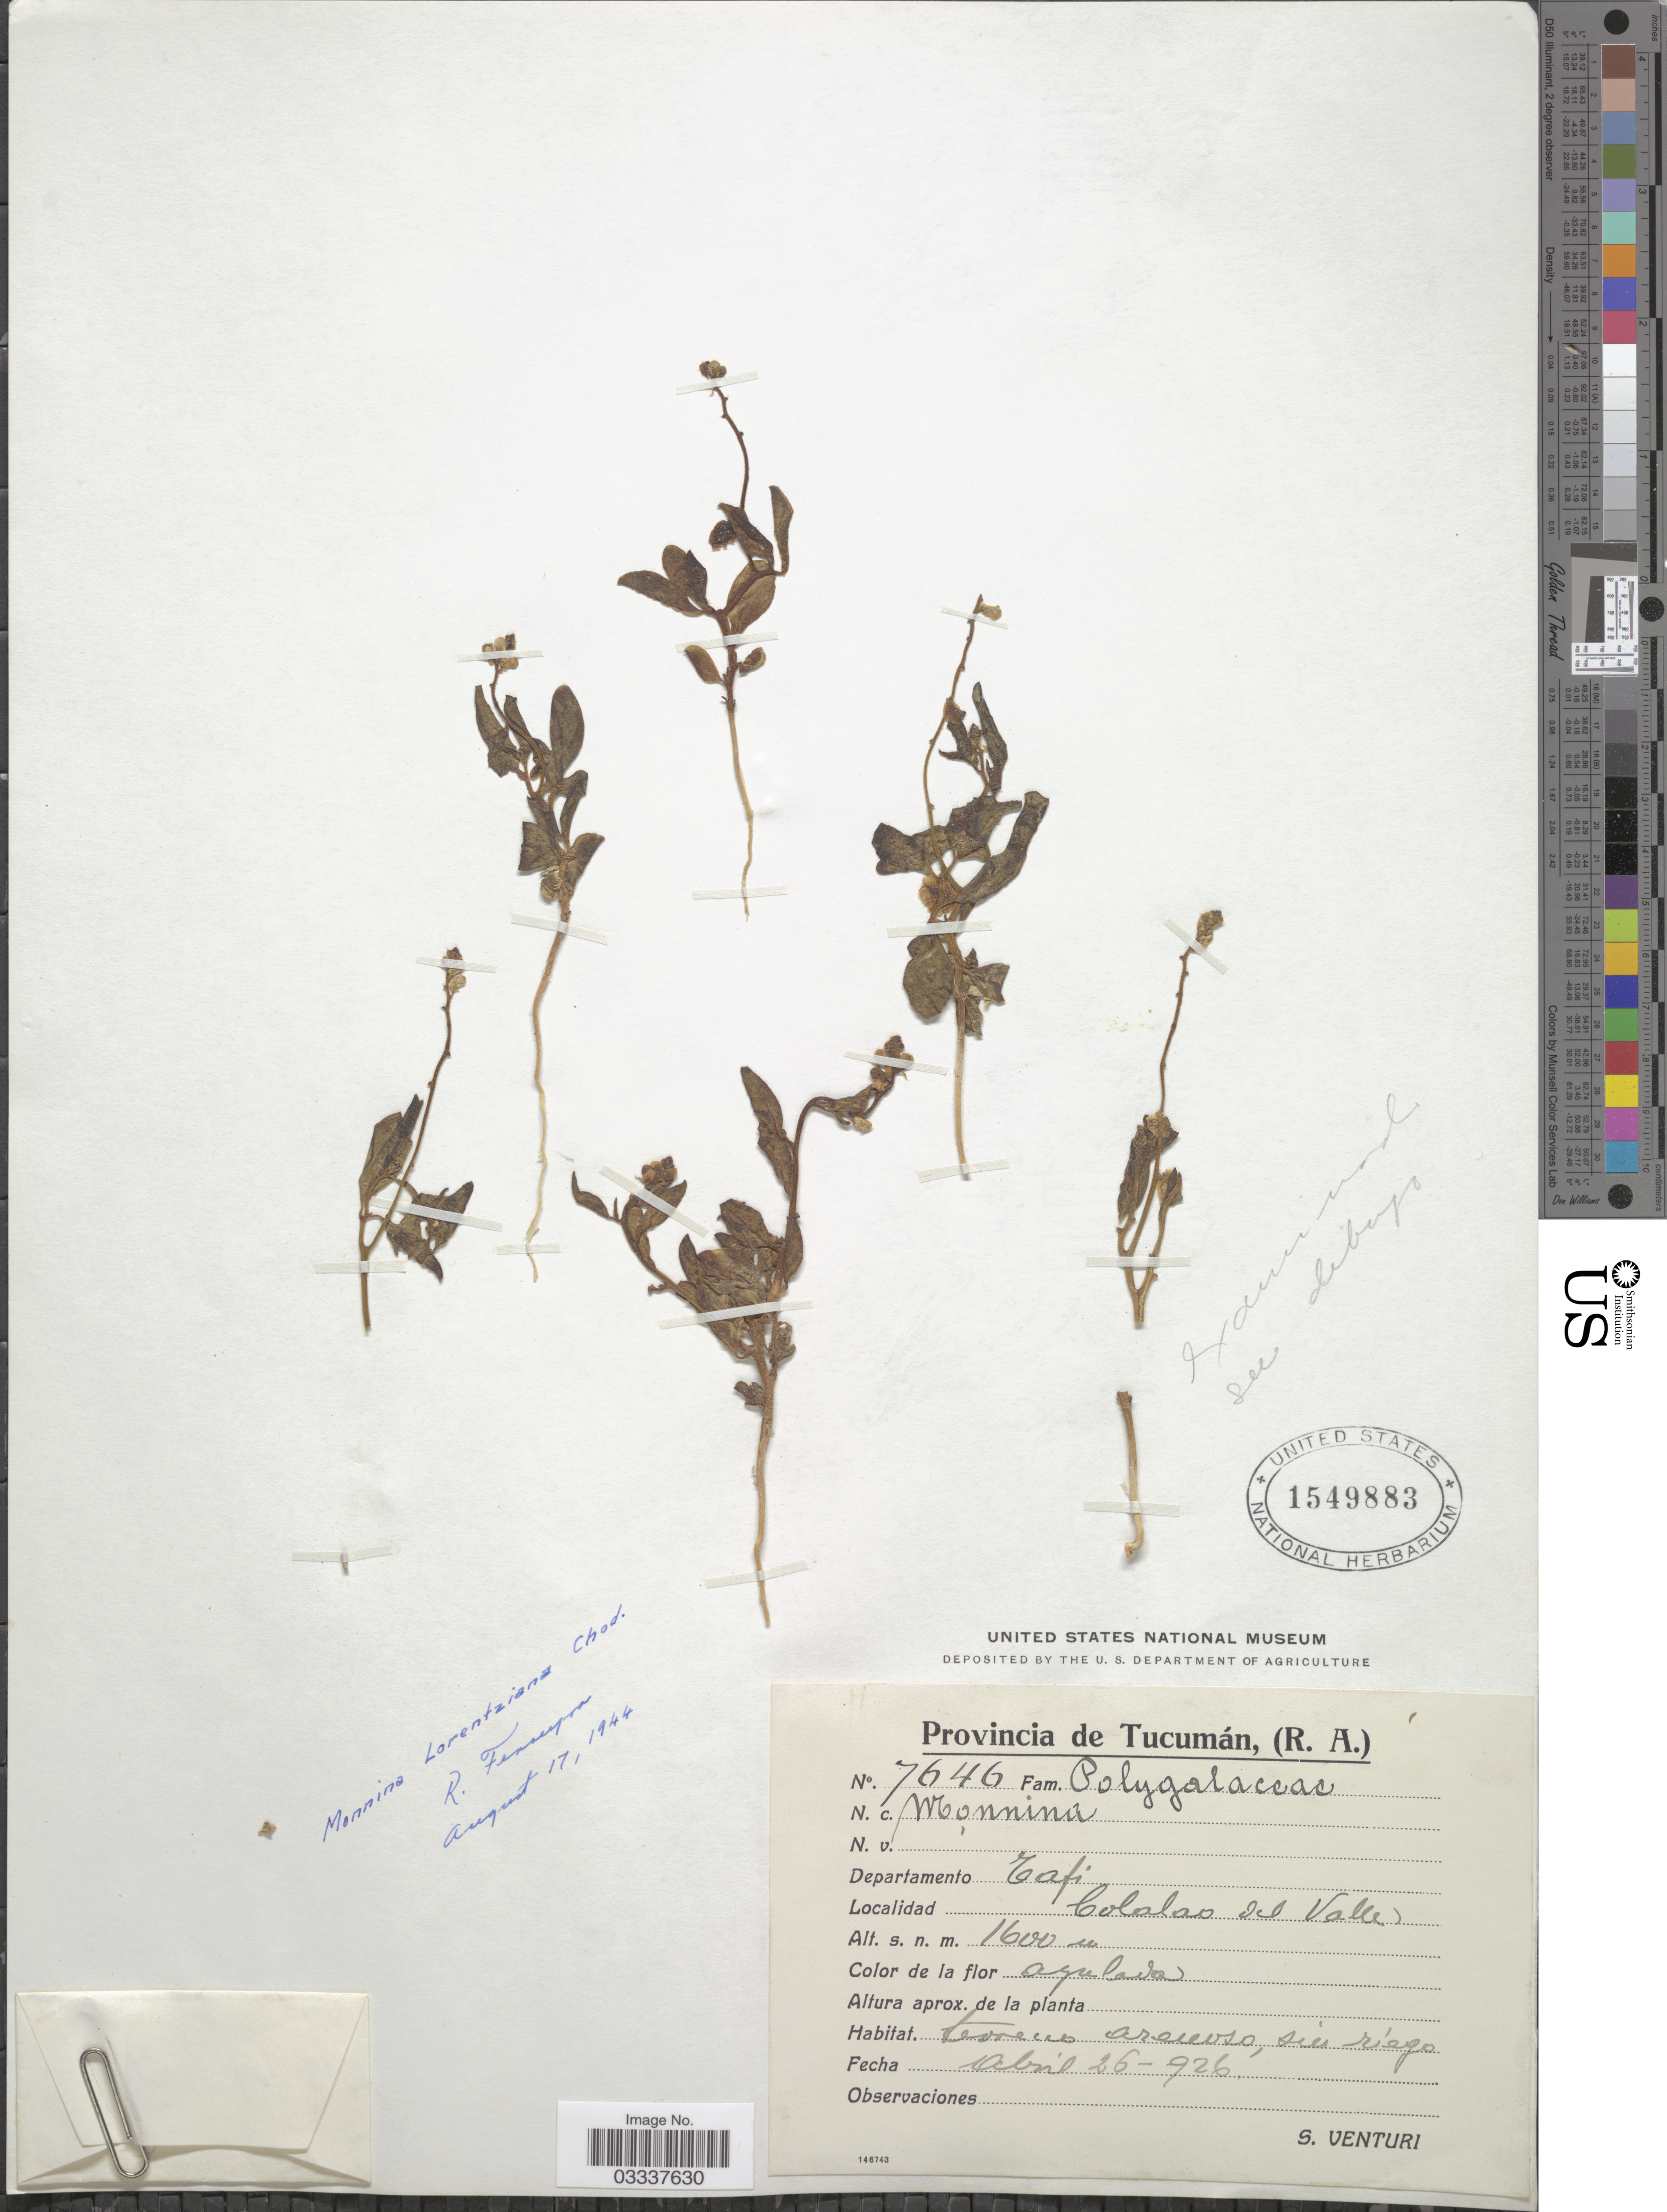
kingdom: Plantae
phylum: Tracheophyta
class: Magnoliopsida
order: Fabales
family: Polygalaceae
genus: Pteromonnina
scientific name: Pteromonnina lorenziana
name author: (Chodat) B. Eriksen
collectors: S. Venturi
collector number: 7646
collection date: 1926-04-26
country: Argentina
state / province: Tucuman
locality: Departamento Tafi, Colalao del Valle.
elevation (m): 1600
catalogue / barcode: US 1549883